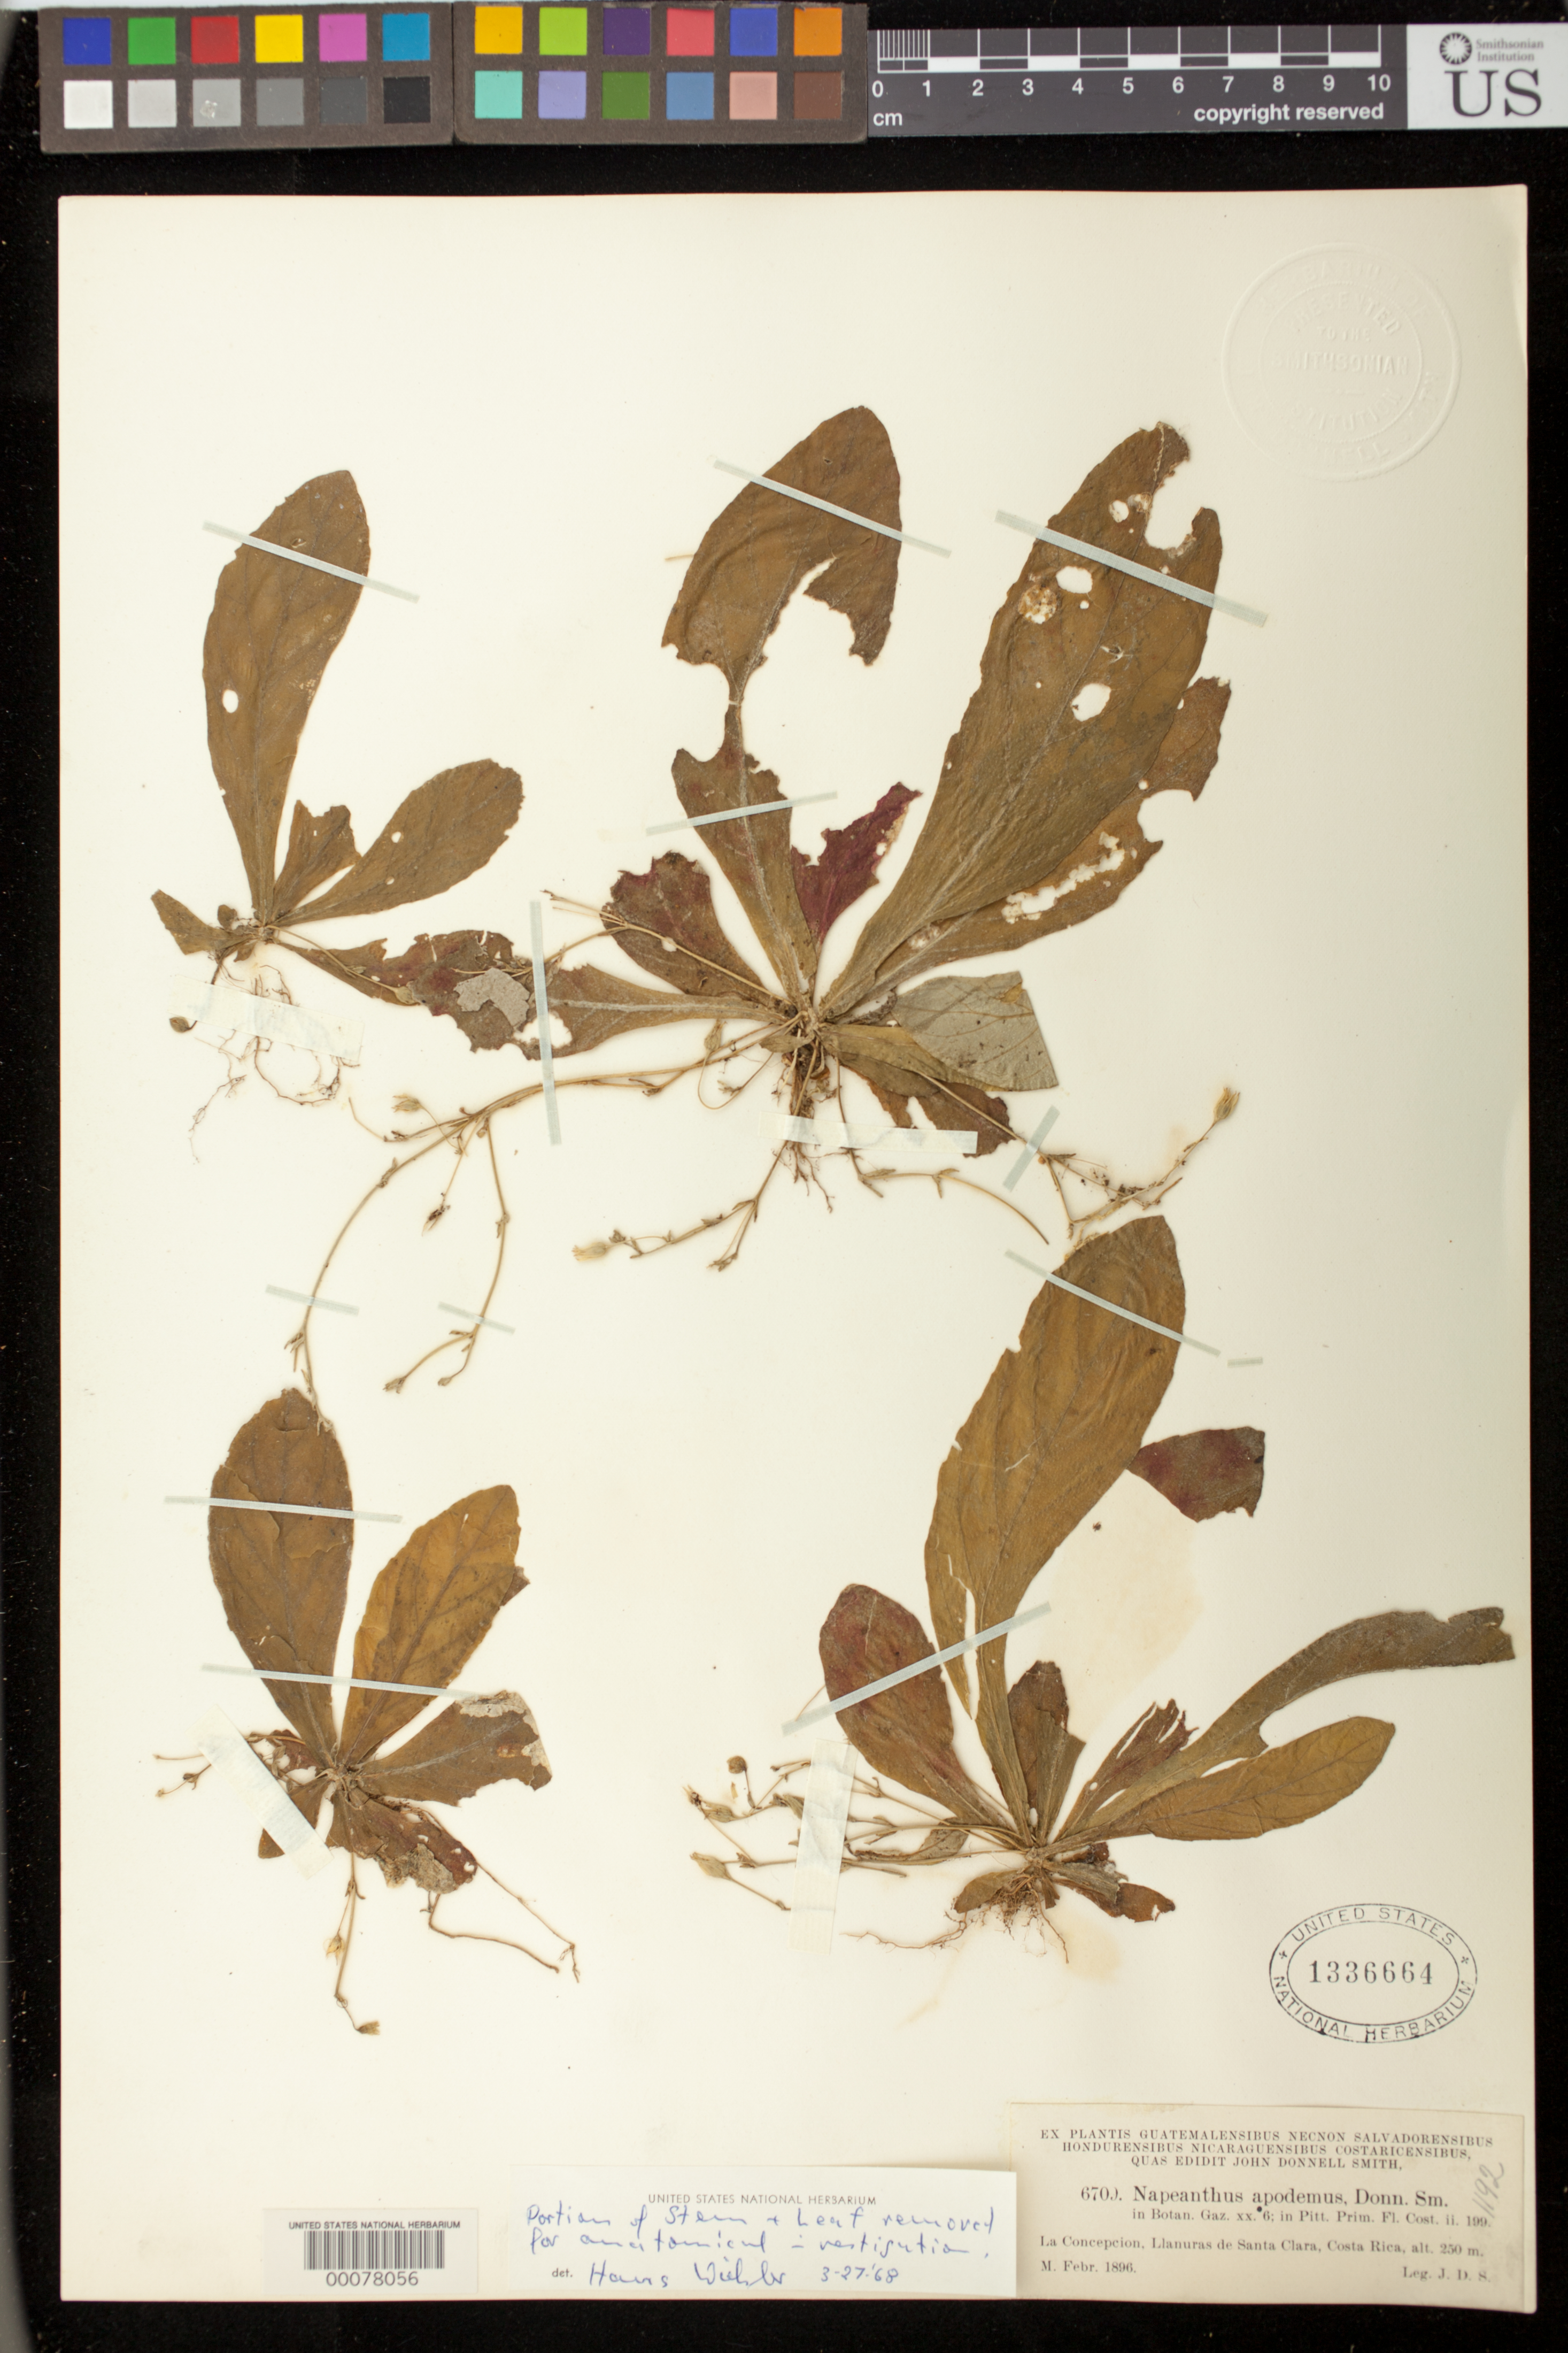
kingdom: Plantae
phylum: Tracheophyta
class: Magnoliopsida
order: Lamiales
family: Gesneriaceae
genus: Napeanthus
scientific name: Napeanthus apodemus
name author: Donn. Sm.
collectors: J. Donnell Smith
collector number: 1192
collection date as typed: Feb 1896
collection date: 1896-02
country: Costa Rica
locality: La Concepcion, Llanuras de Santa Clara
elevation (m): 250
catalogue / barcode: US 1336664